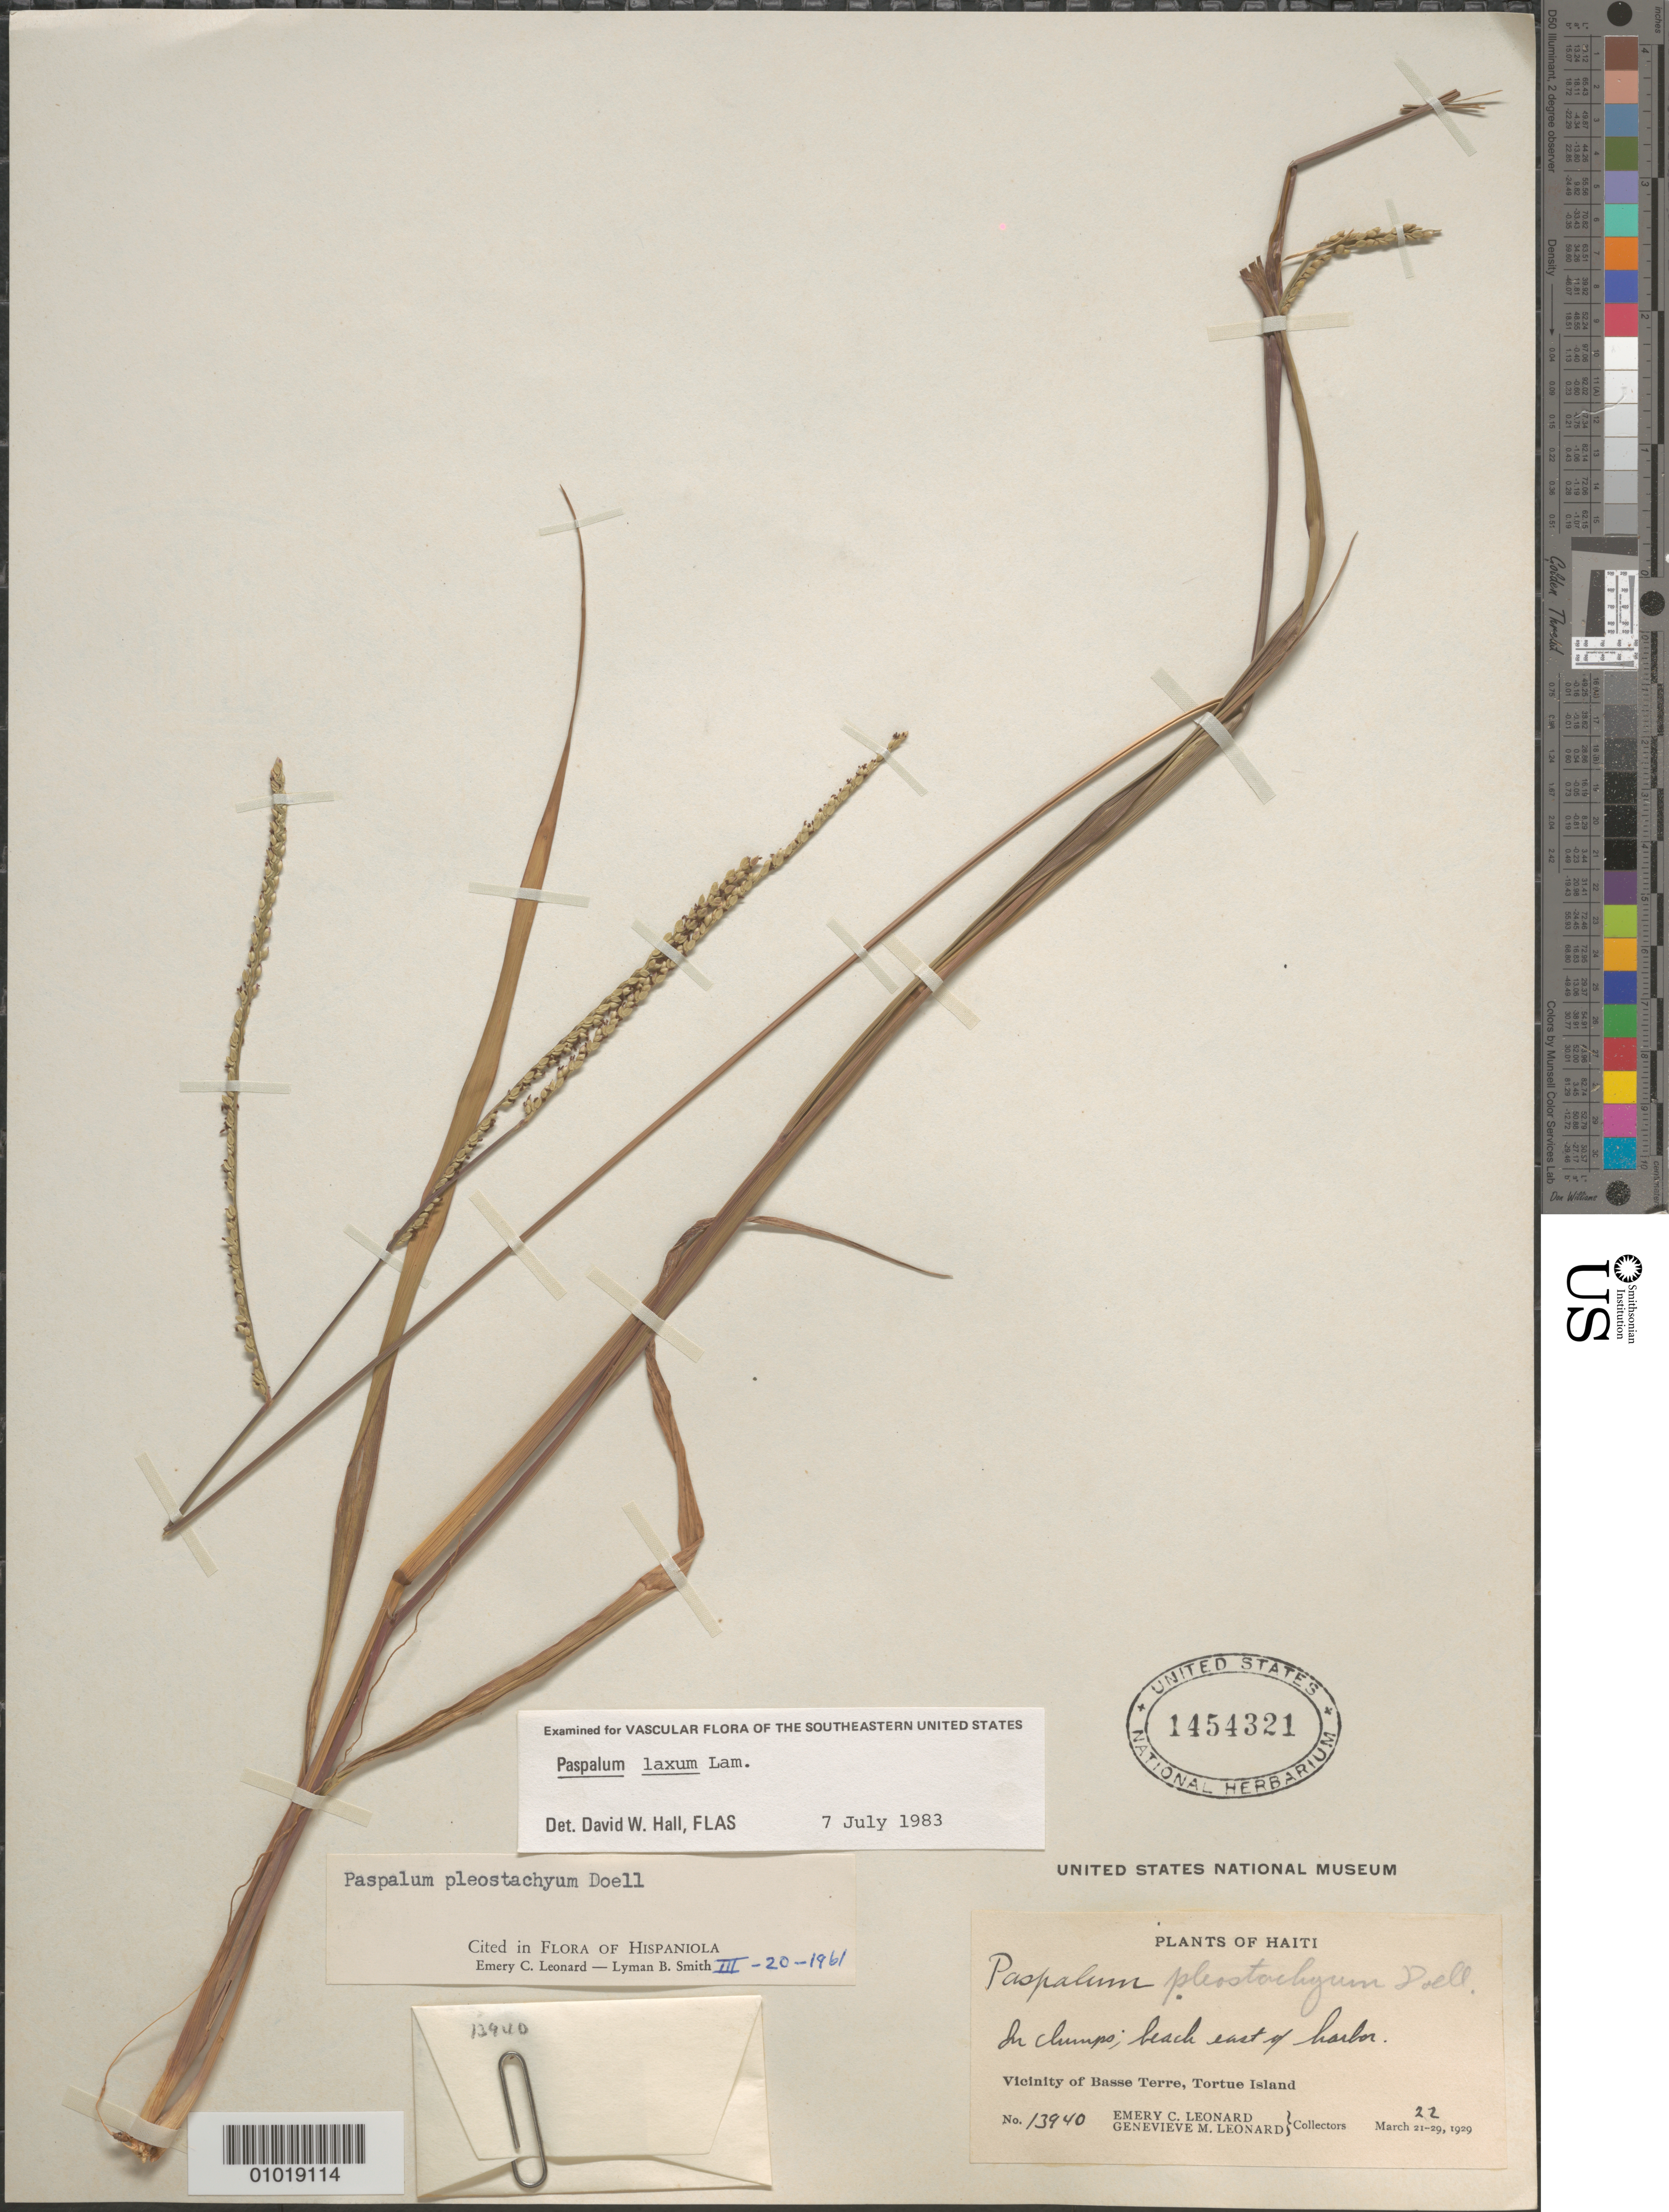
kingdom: Plantae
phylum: Tracheophyta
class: Liliopsida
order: Poales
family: Poaceae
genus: Paspalum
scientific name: Paspalum laxum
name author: Lam.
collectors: E. C. Leonard & G. M. Leonard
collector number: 13940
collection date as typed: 22 Mar 1929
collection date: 1929-03-22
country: Haiti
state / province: Nord-Óuest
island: Île de la Tortue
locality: Vicinity of Basse Terre, Tortue Island, beach E of harbor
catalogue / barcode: US 1454321